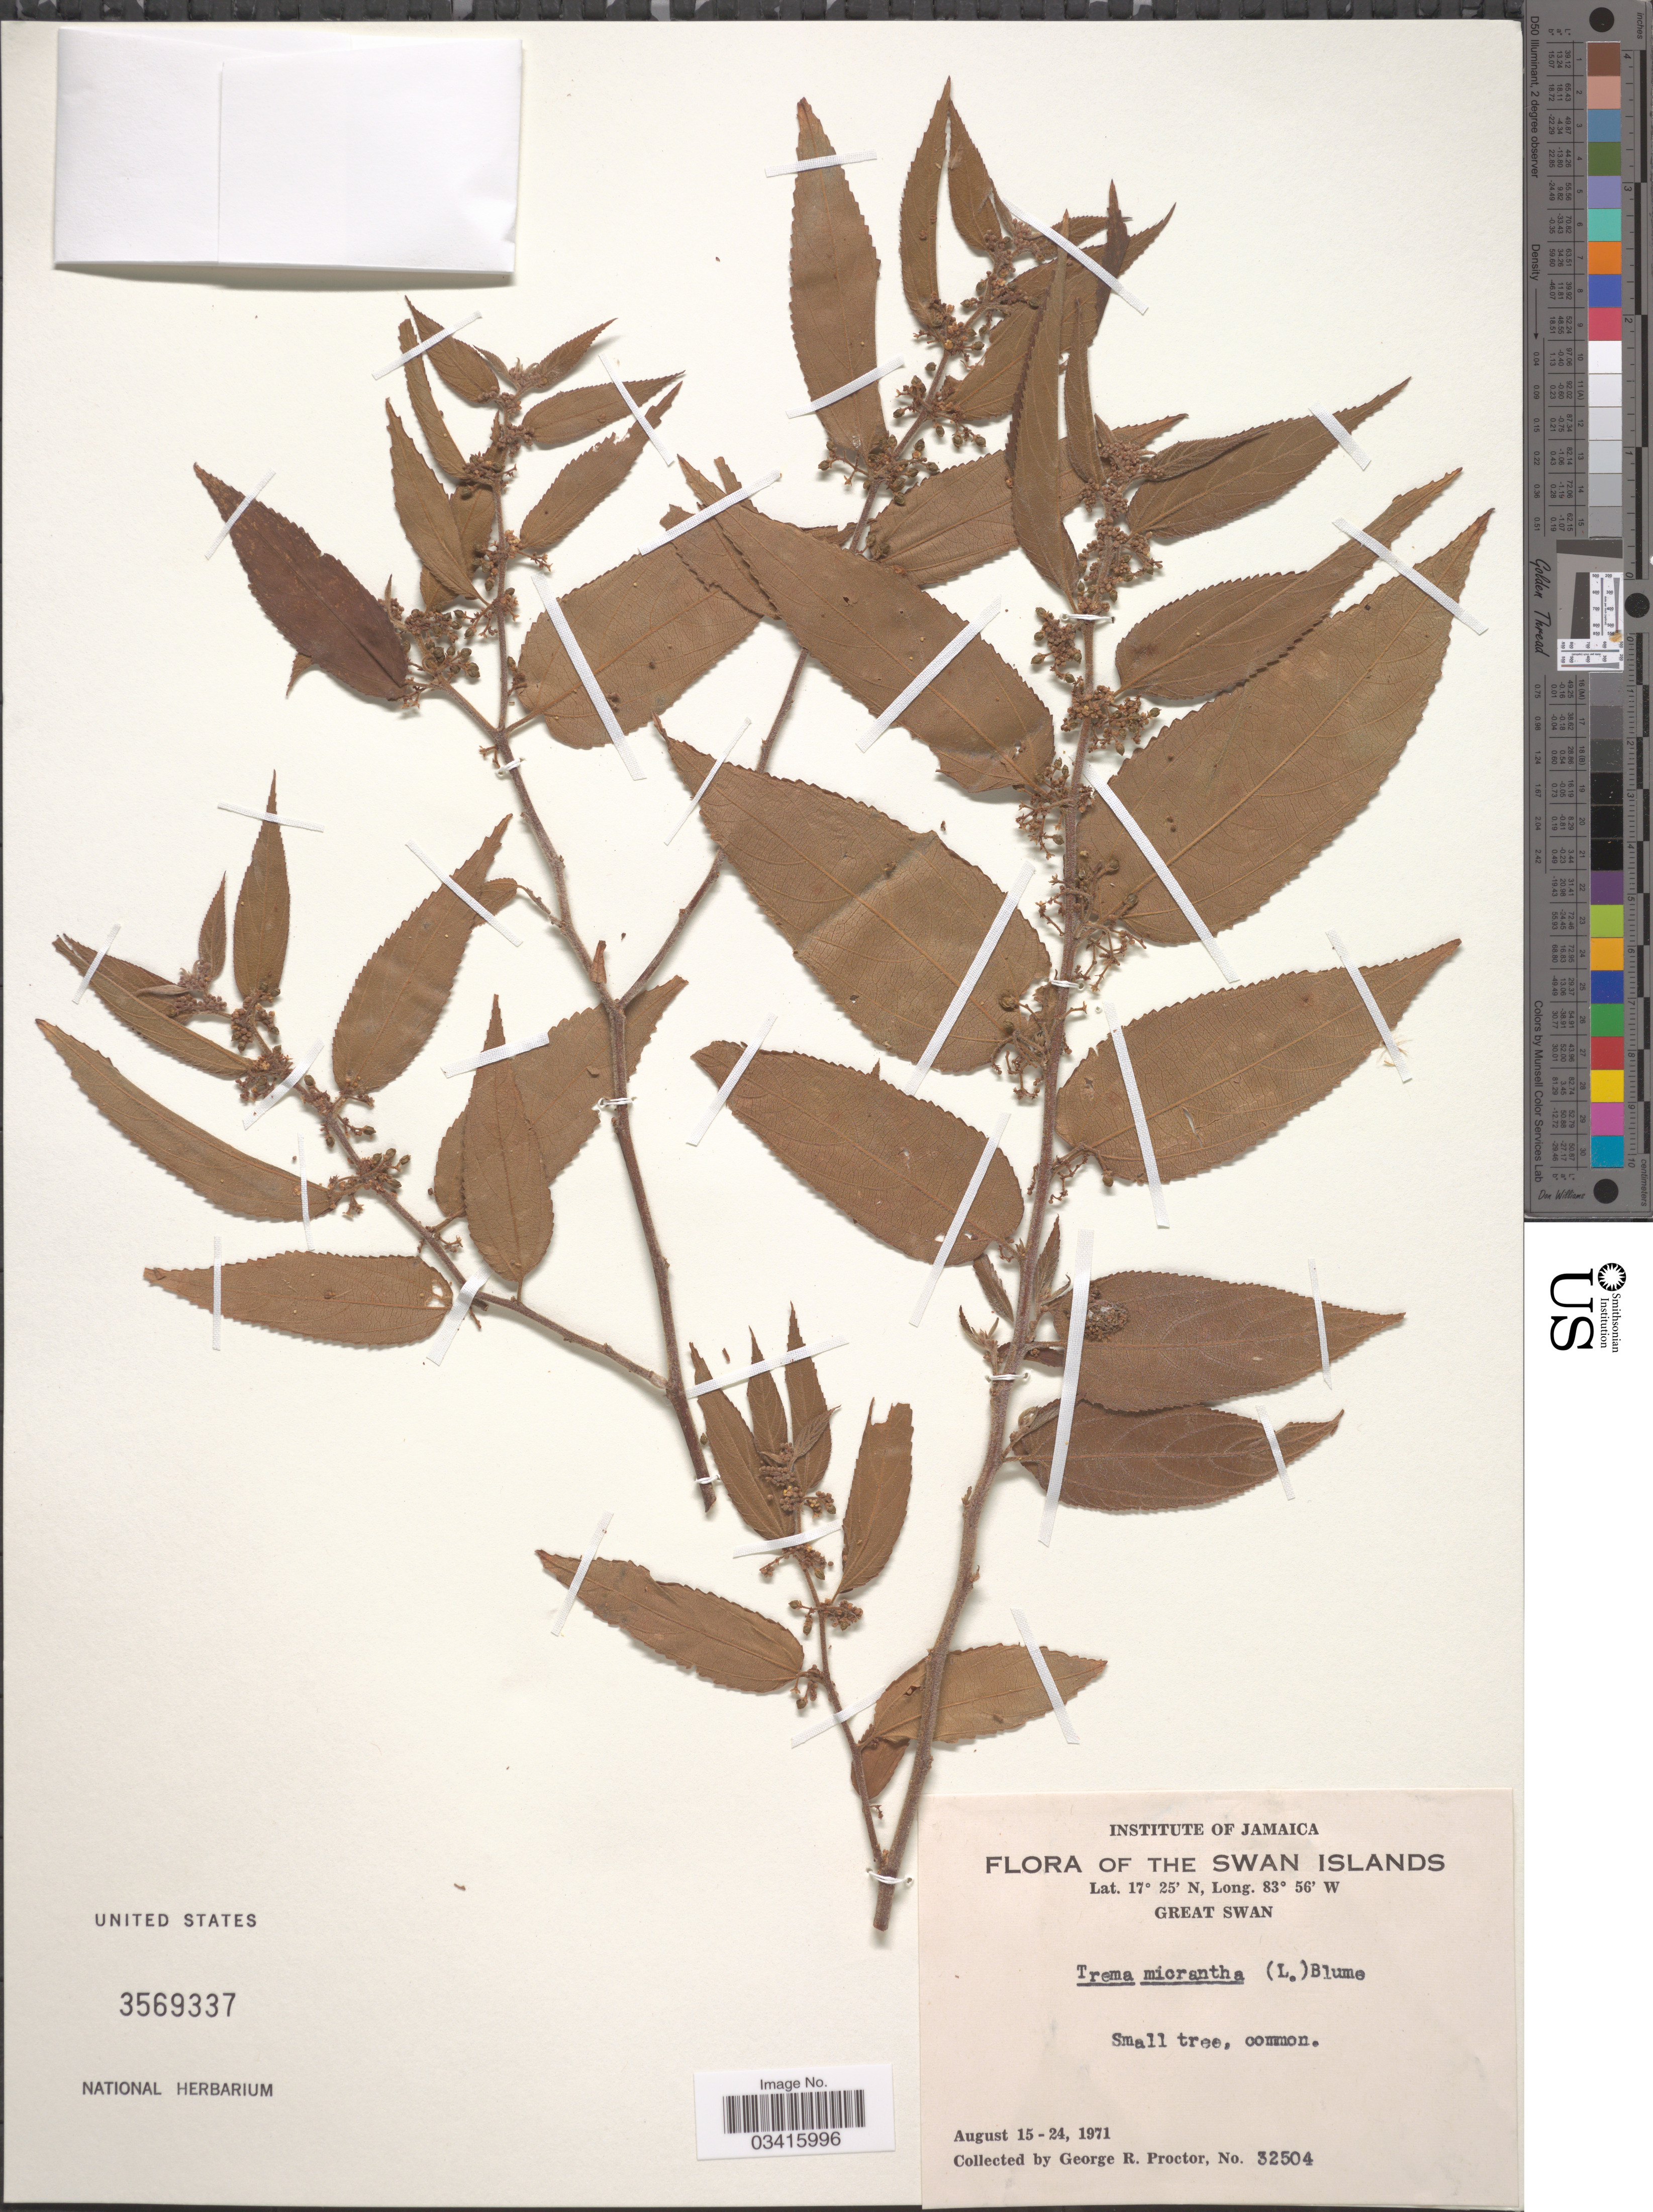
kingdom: Plantae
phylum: Tracheophyta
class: Magnoliopsida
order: Rosales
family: Cannabaceae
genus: Trema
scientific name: Trema micranthum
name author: (L.) Blume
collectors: G. Proctor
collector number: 32504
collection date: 1971-08-15/1971-08-24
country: Jamaica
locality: The Swan Islands. Great Swan.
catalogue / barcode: US 3569337